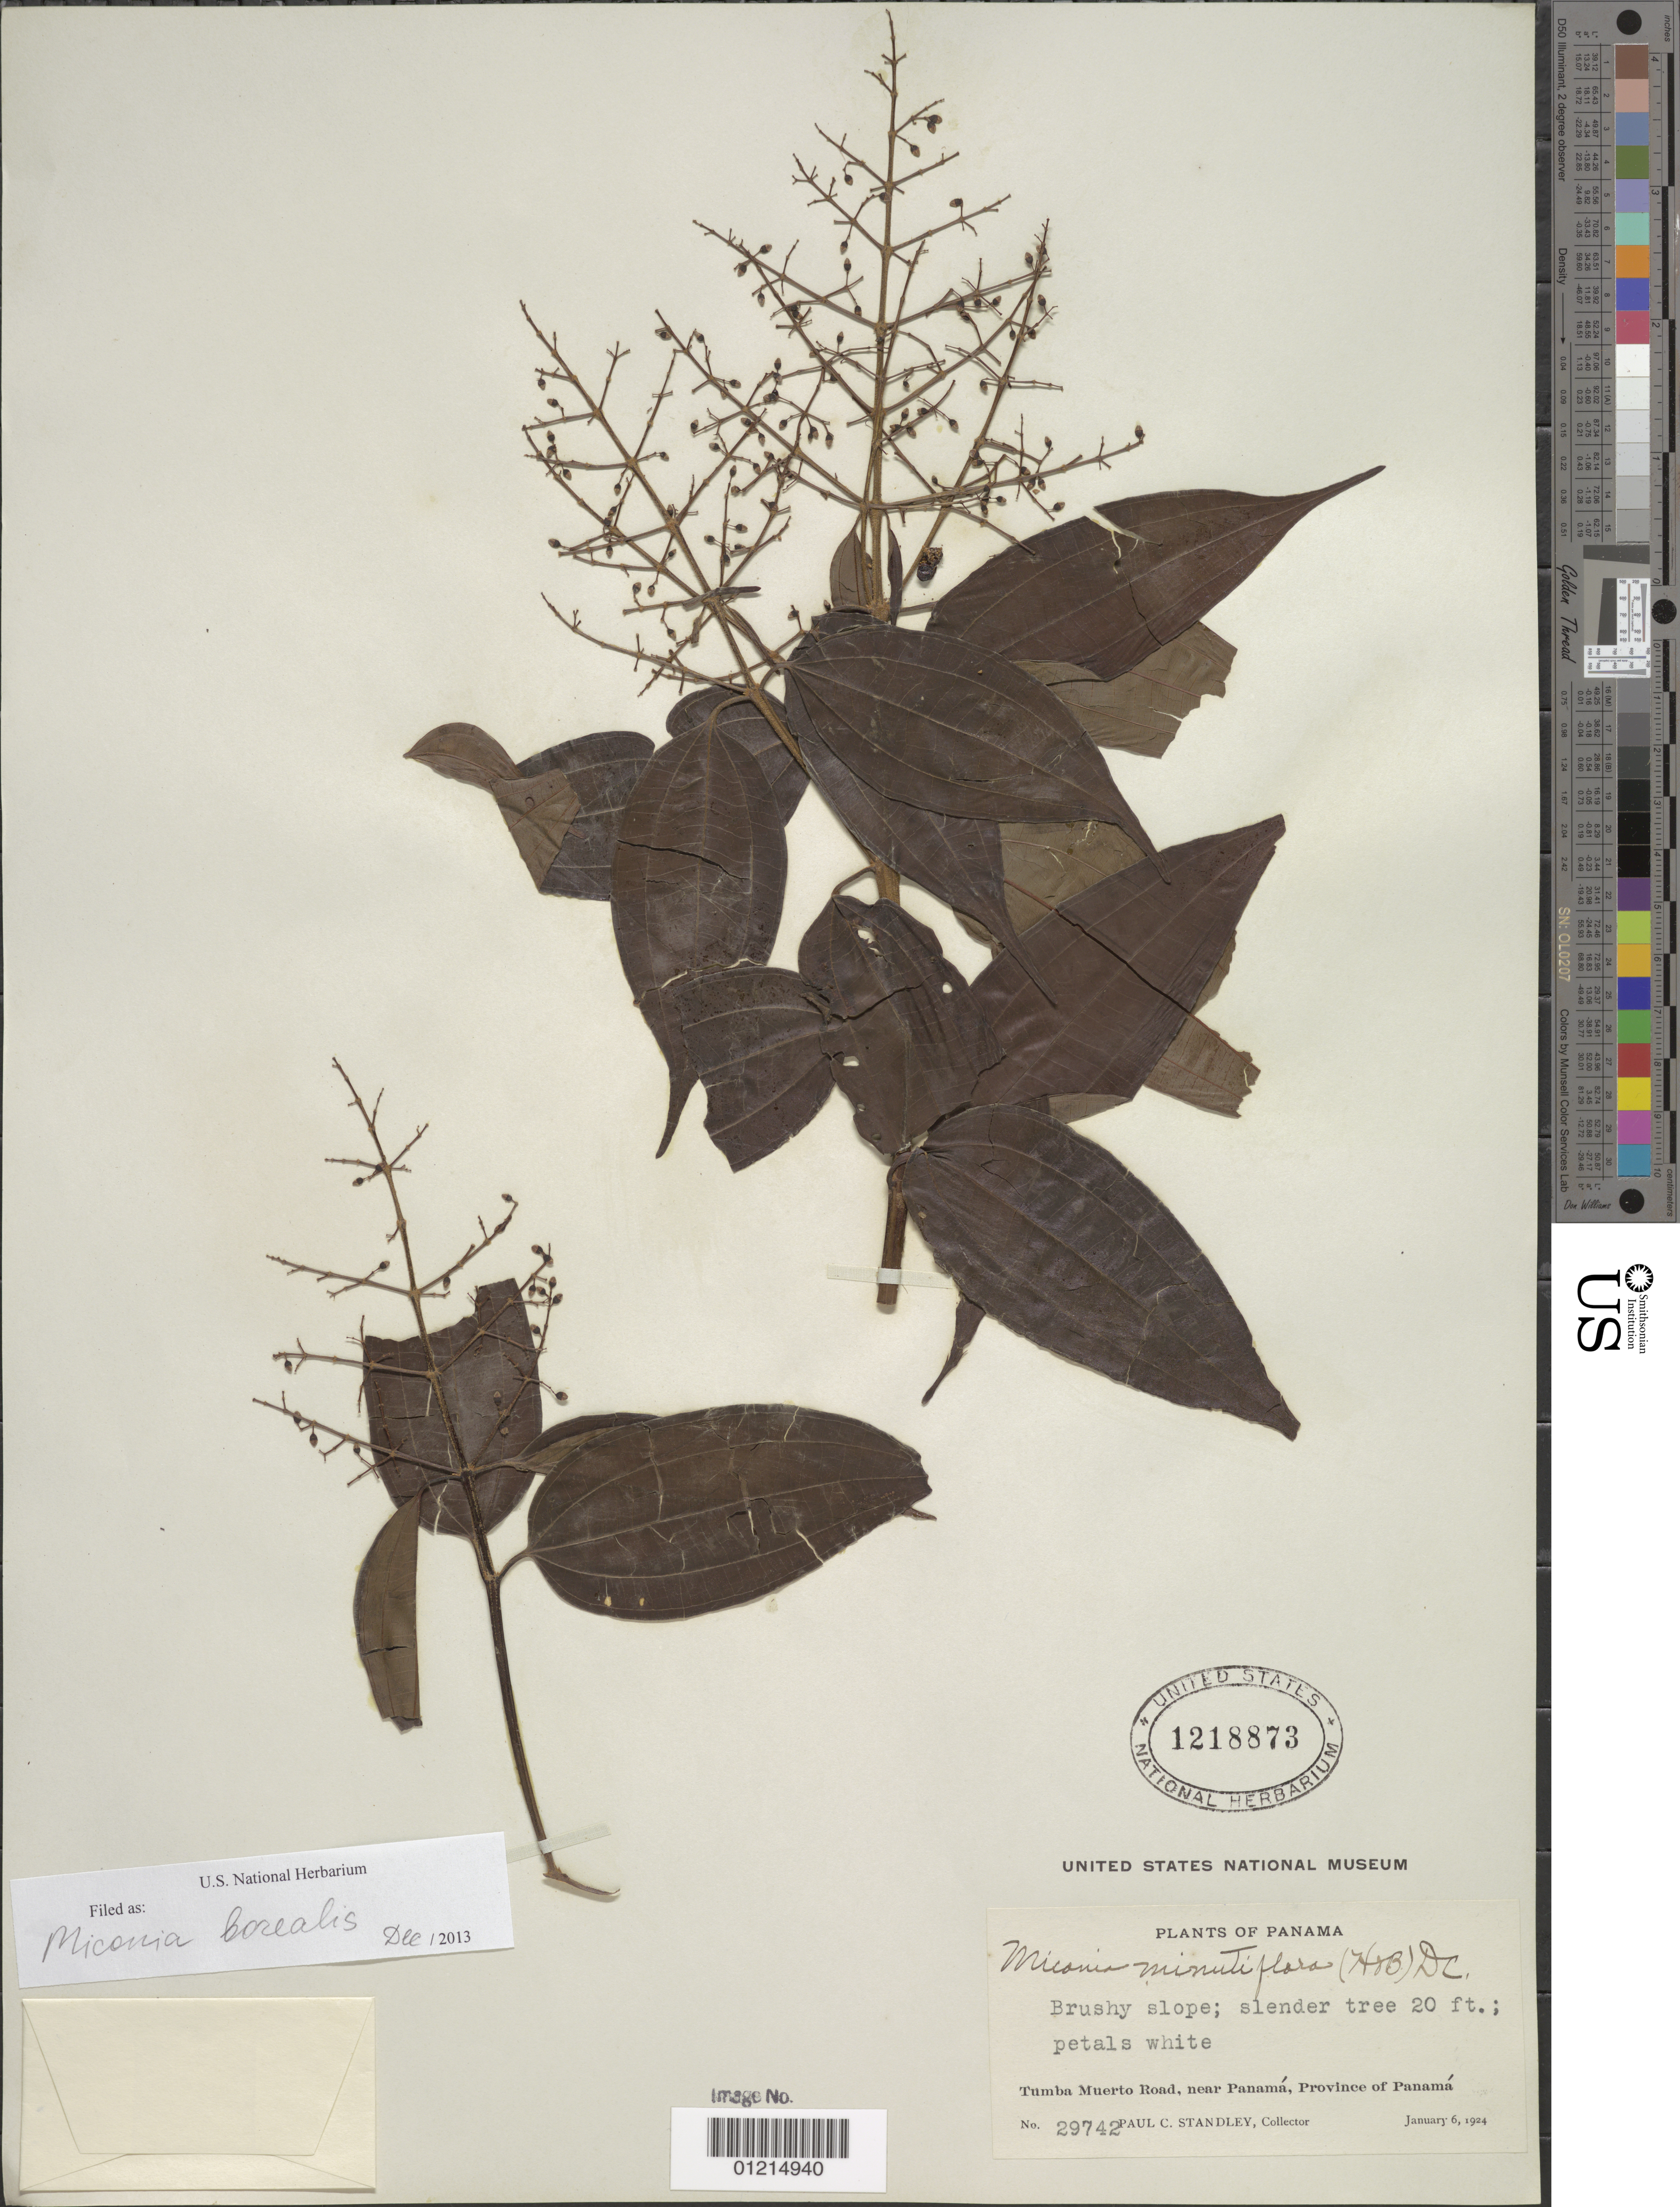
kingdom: Plantae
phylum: Tracheophyta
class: Magnoliopsida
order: Myrtales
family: Melastomataceae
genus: Miconia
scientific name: Miconia borealis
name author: Gleason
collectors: P. C. Standley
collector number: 29742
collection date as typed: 06 Jan 1924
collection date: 1924-01-06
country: Panama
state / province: Panamá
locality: Tumba Muerto Road, near Panamá.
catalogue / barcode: US 1218873